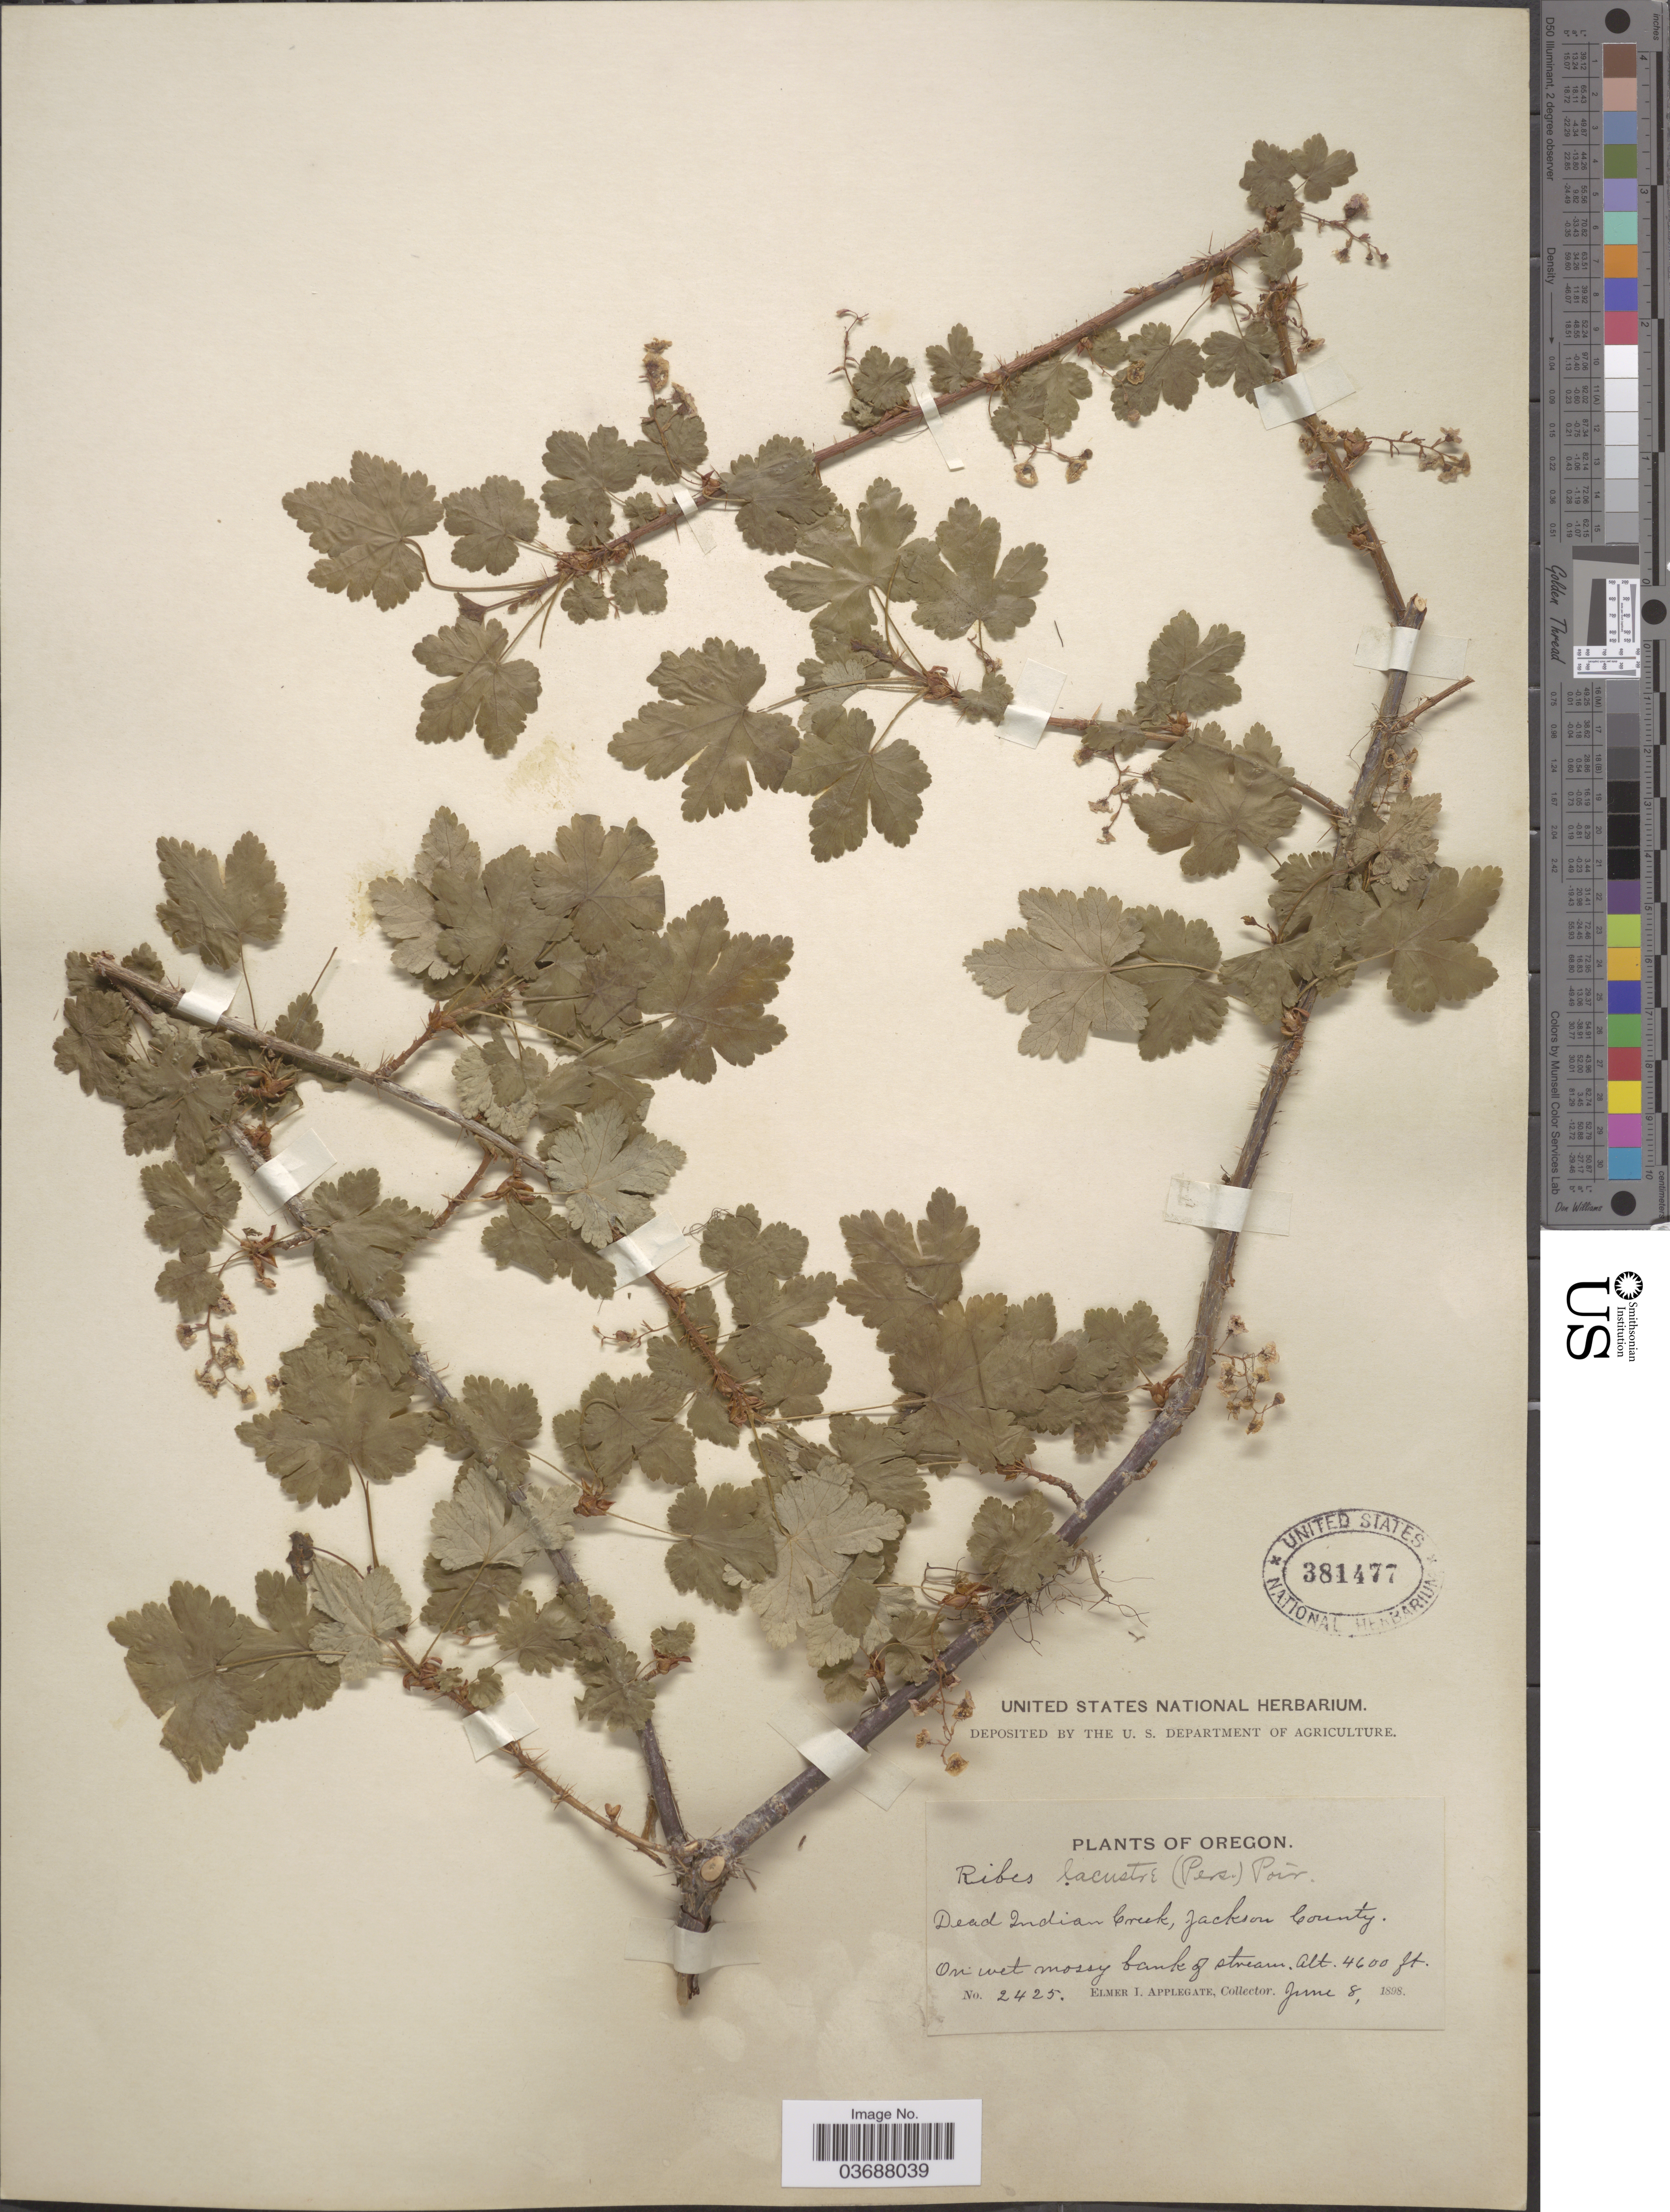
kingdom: Plantae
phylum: Tracheophyta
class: Magnoliopsida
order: Saxifragales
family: Grossulariaceae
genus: Ribes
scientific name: Ribes lacustre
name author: (Pers.) Poir.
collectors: E. I. Applegate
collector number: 2425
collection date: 1898-06-08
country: United States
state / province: Oregon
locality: Dead Indian Creek, Jackson County.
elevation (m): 1402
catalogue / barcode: US 381477